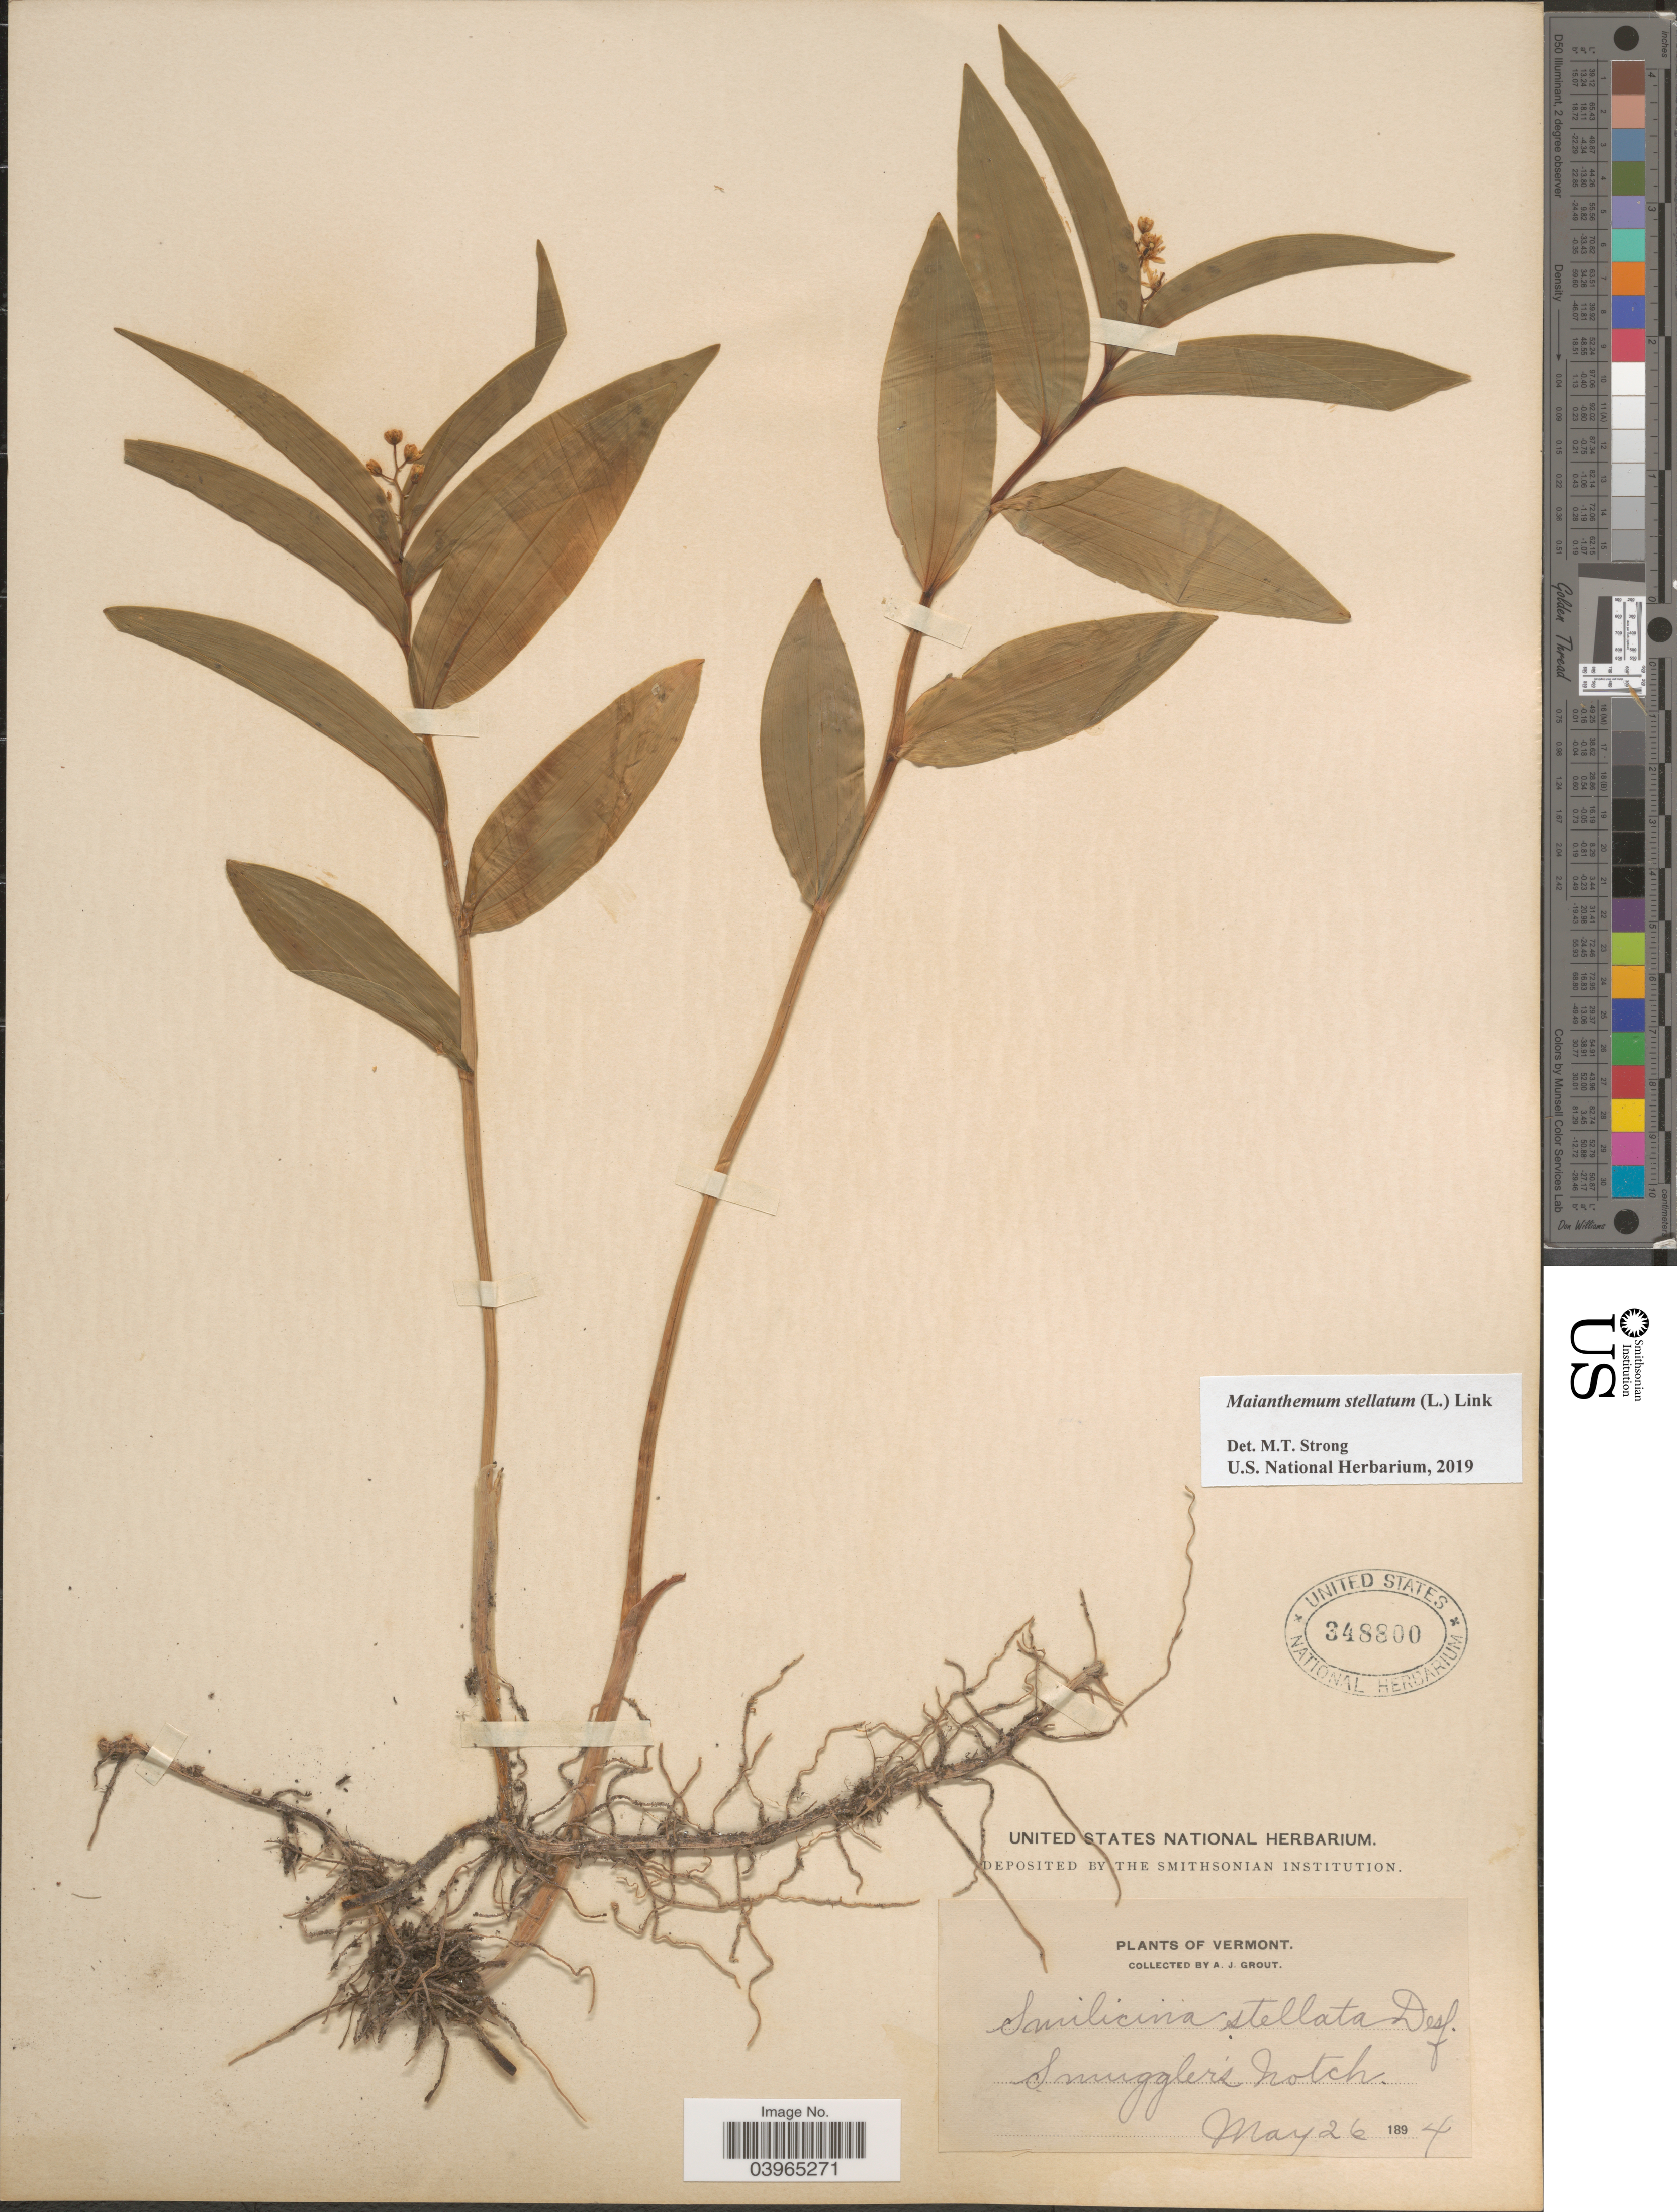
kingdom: Plantae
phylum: Tracheophyta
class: Liliopsida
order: Asparagales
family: Asparagaceae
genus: Maianthemum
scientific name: Maianthemum stellatum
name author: (L.) Link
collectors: A. J. Grout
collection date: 1894-05-26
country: United States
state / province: Vermont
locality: Smuggler's Notch.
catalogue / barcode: US 348800